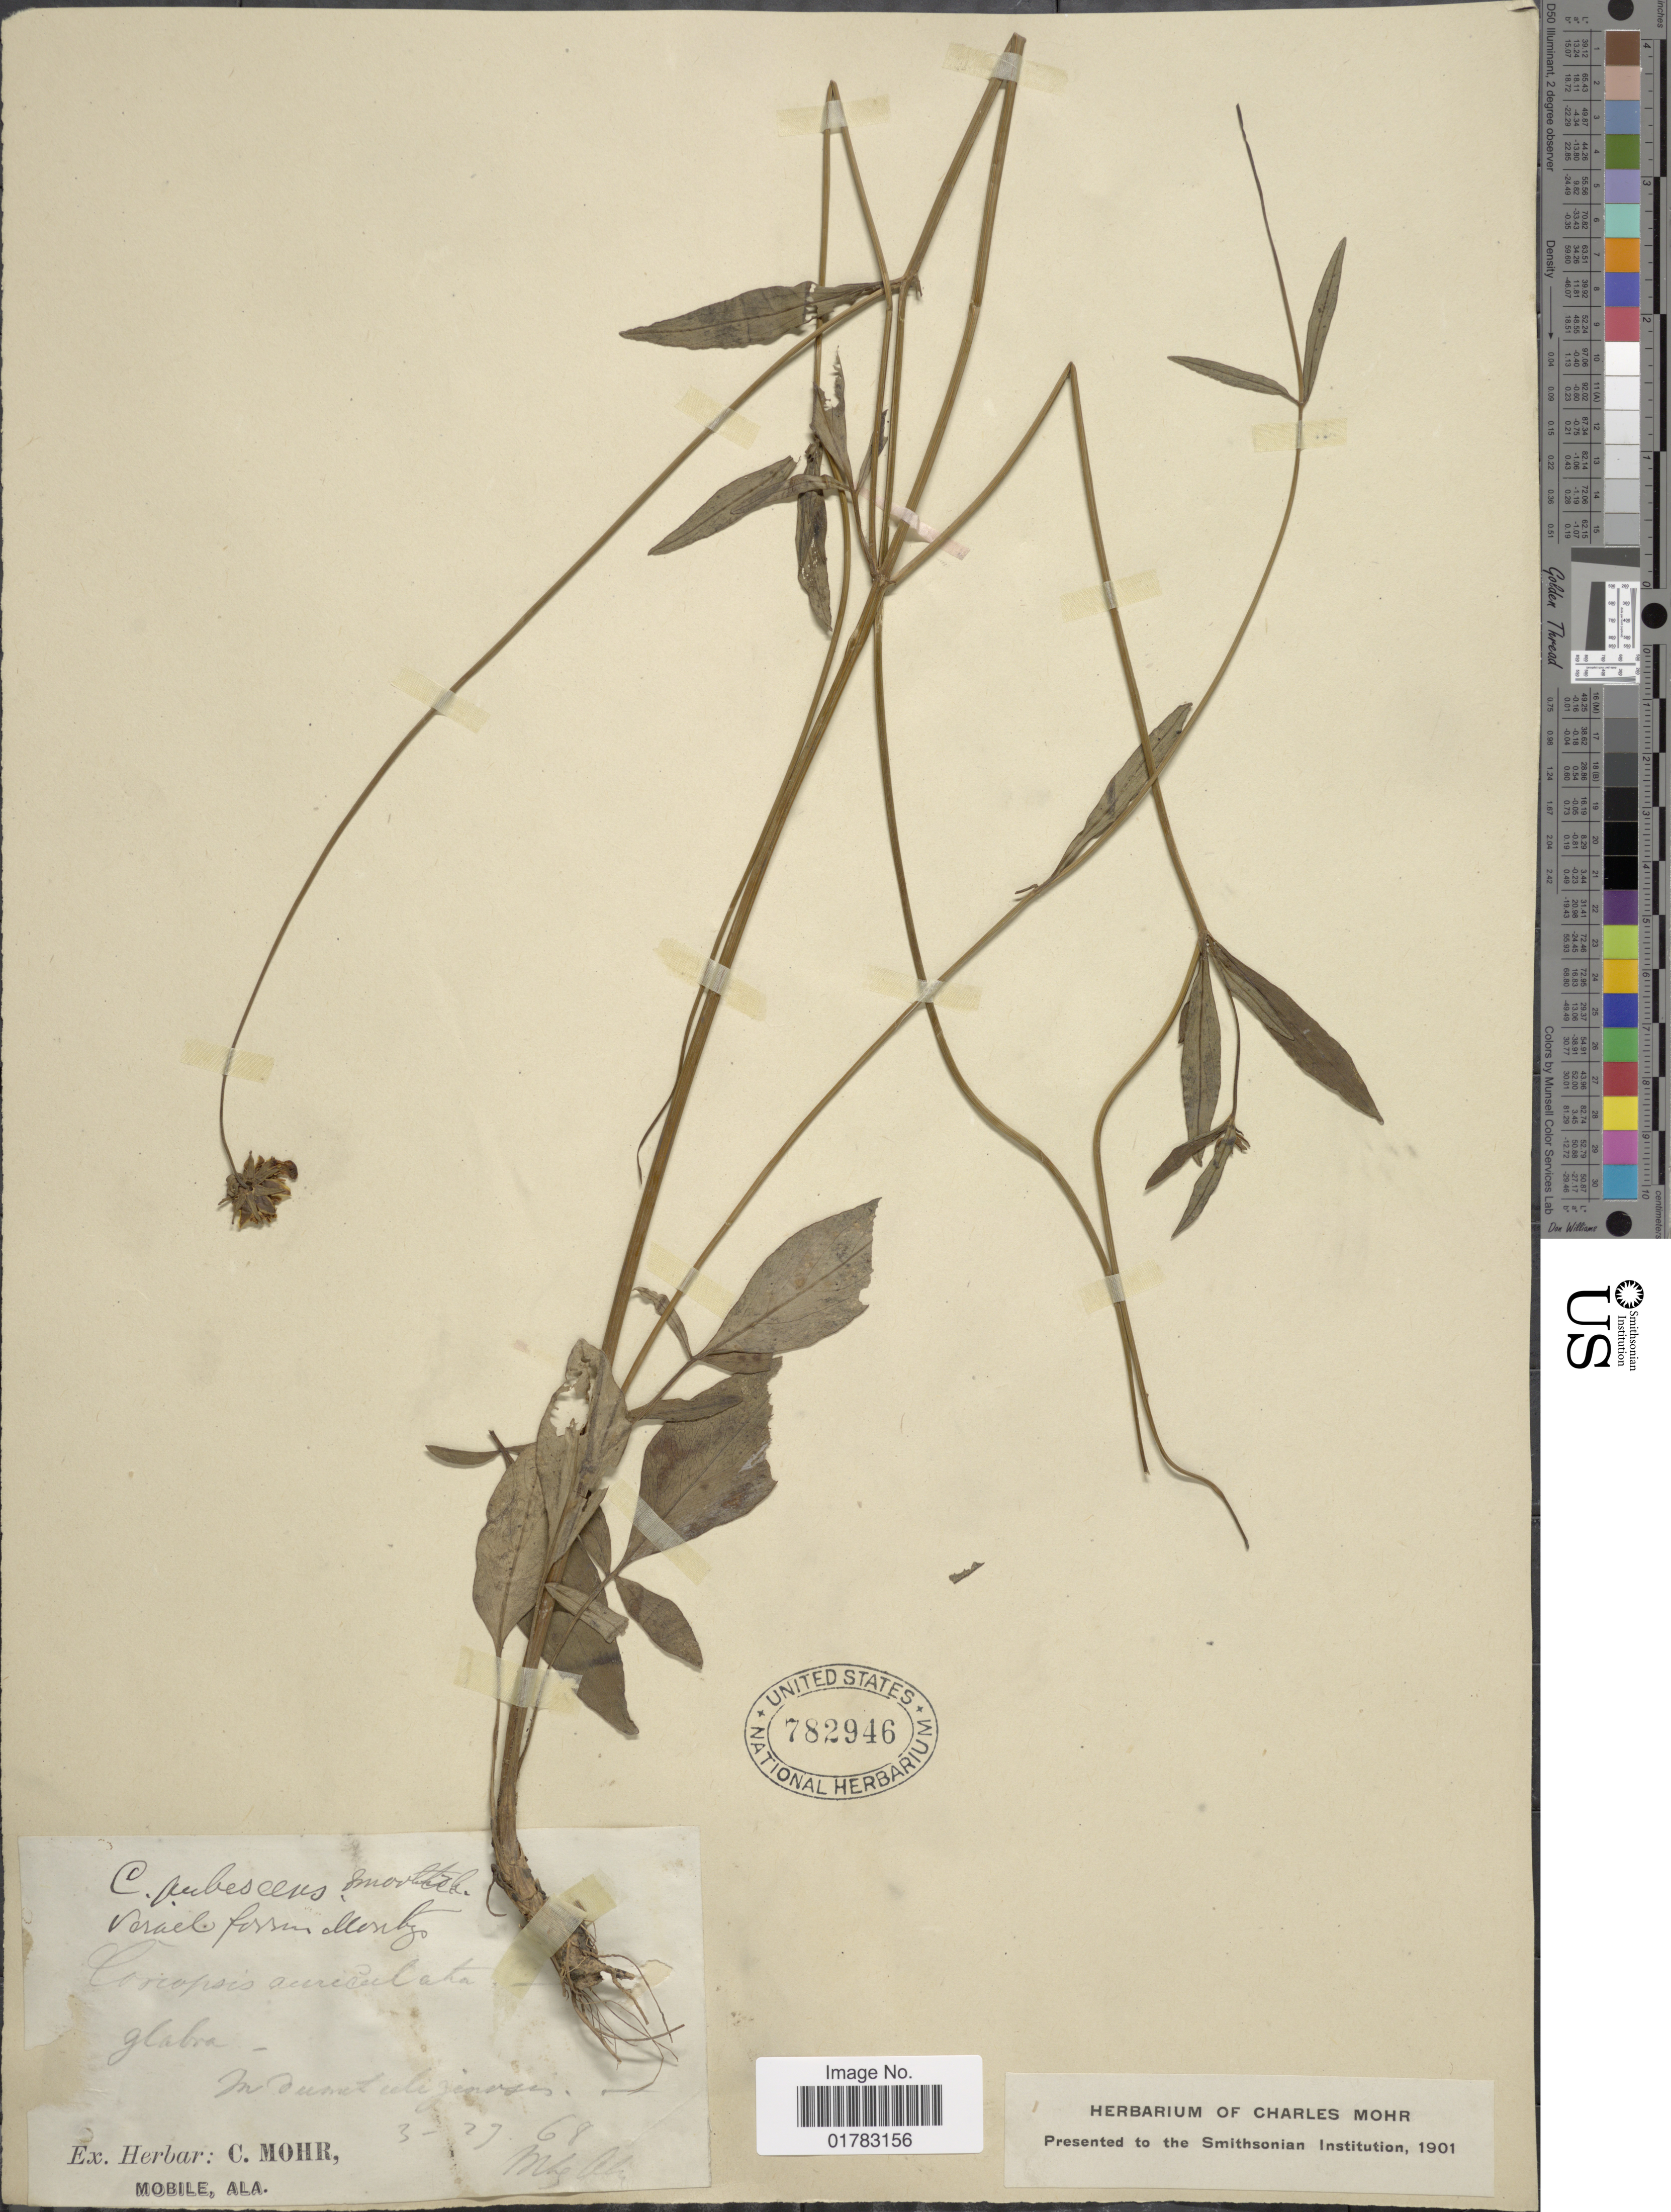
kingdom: Plantae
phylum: Tracheophyta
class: Magnoliopsida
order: Asterales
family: Asteraceae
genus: Coreopsis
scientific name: Coreopsis pubescens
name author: Elliott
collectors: ex herb. C. Mohr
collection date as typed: Transcribed d/m/y: 27/3/68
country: United States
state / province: Alabama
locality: Mbg.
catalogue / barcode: US 782946